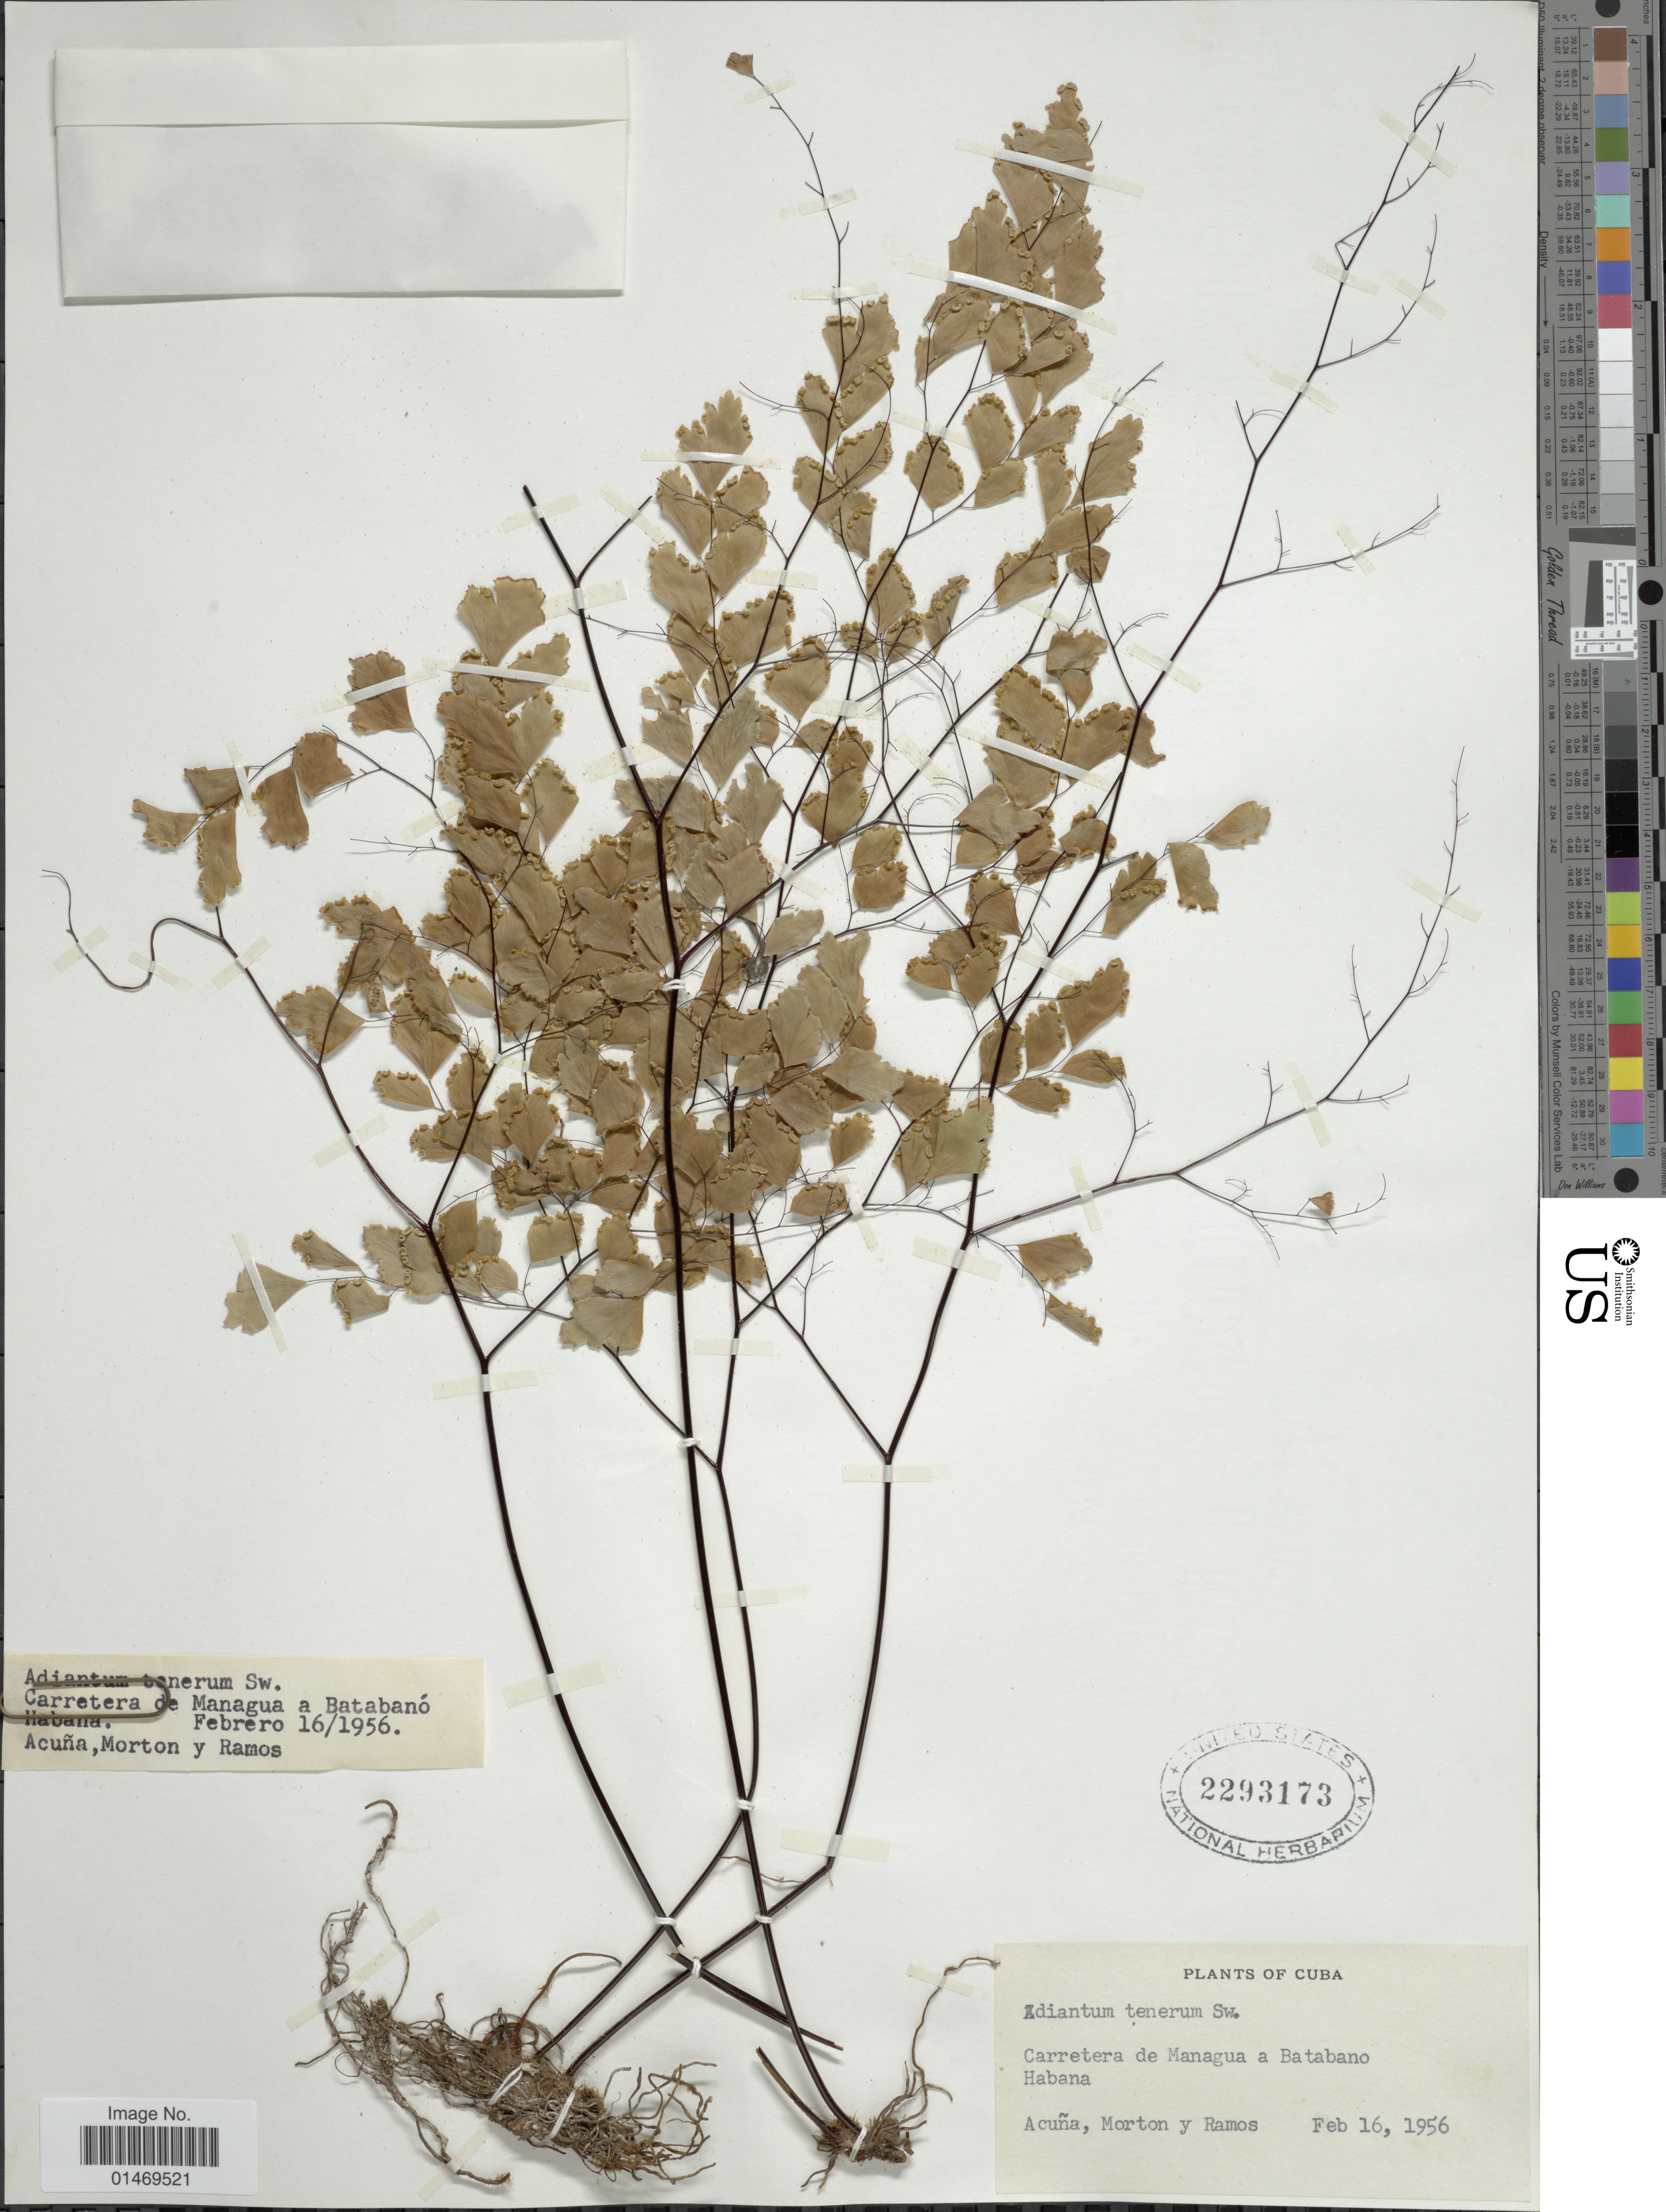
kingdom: Plantae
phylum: Tracheophyta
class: Polypodiopsida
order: Polypodiales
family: Pteridaceae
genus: Adiantum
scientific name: Adiantum tenerum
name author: Sw.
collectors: Acuña, Morton, -- & -. Ramos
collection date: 1956-02-16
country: Cuba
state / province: La Habana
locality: Carretera de Managua a Batabano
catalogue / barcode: US 2293173